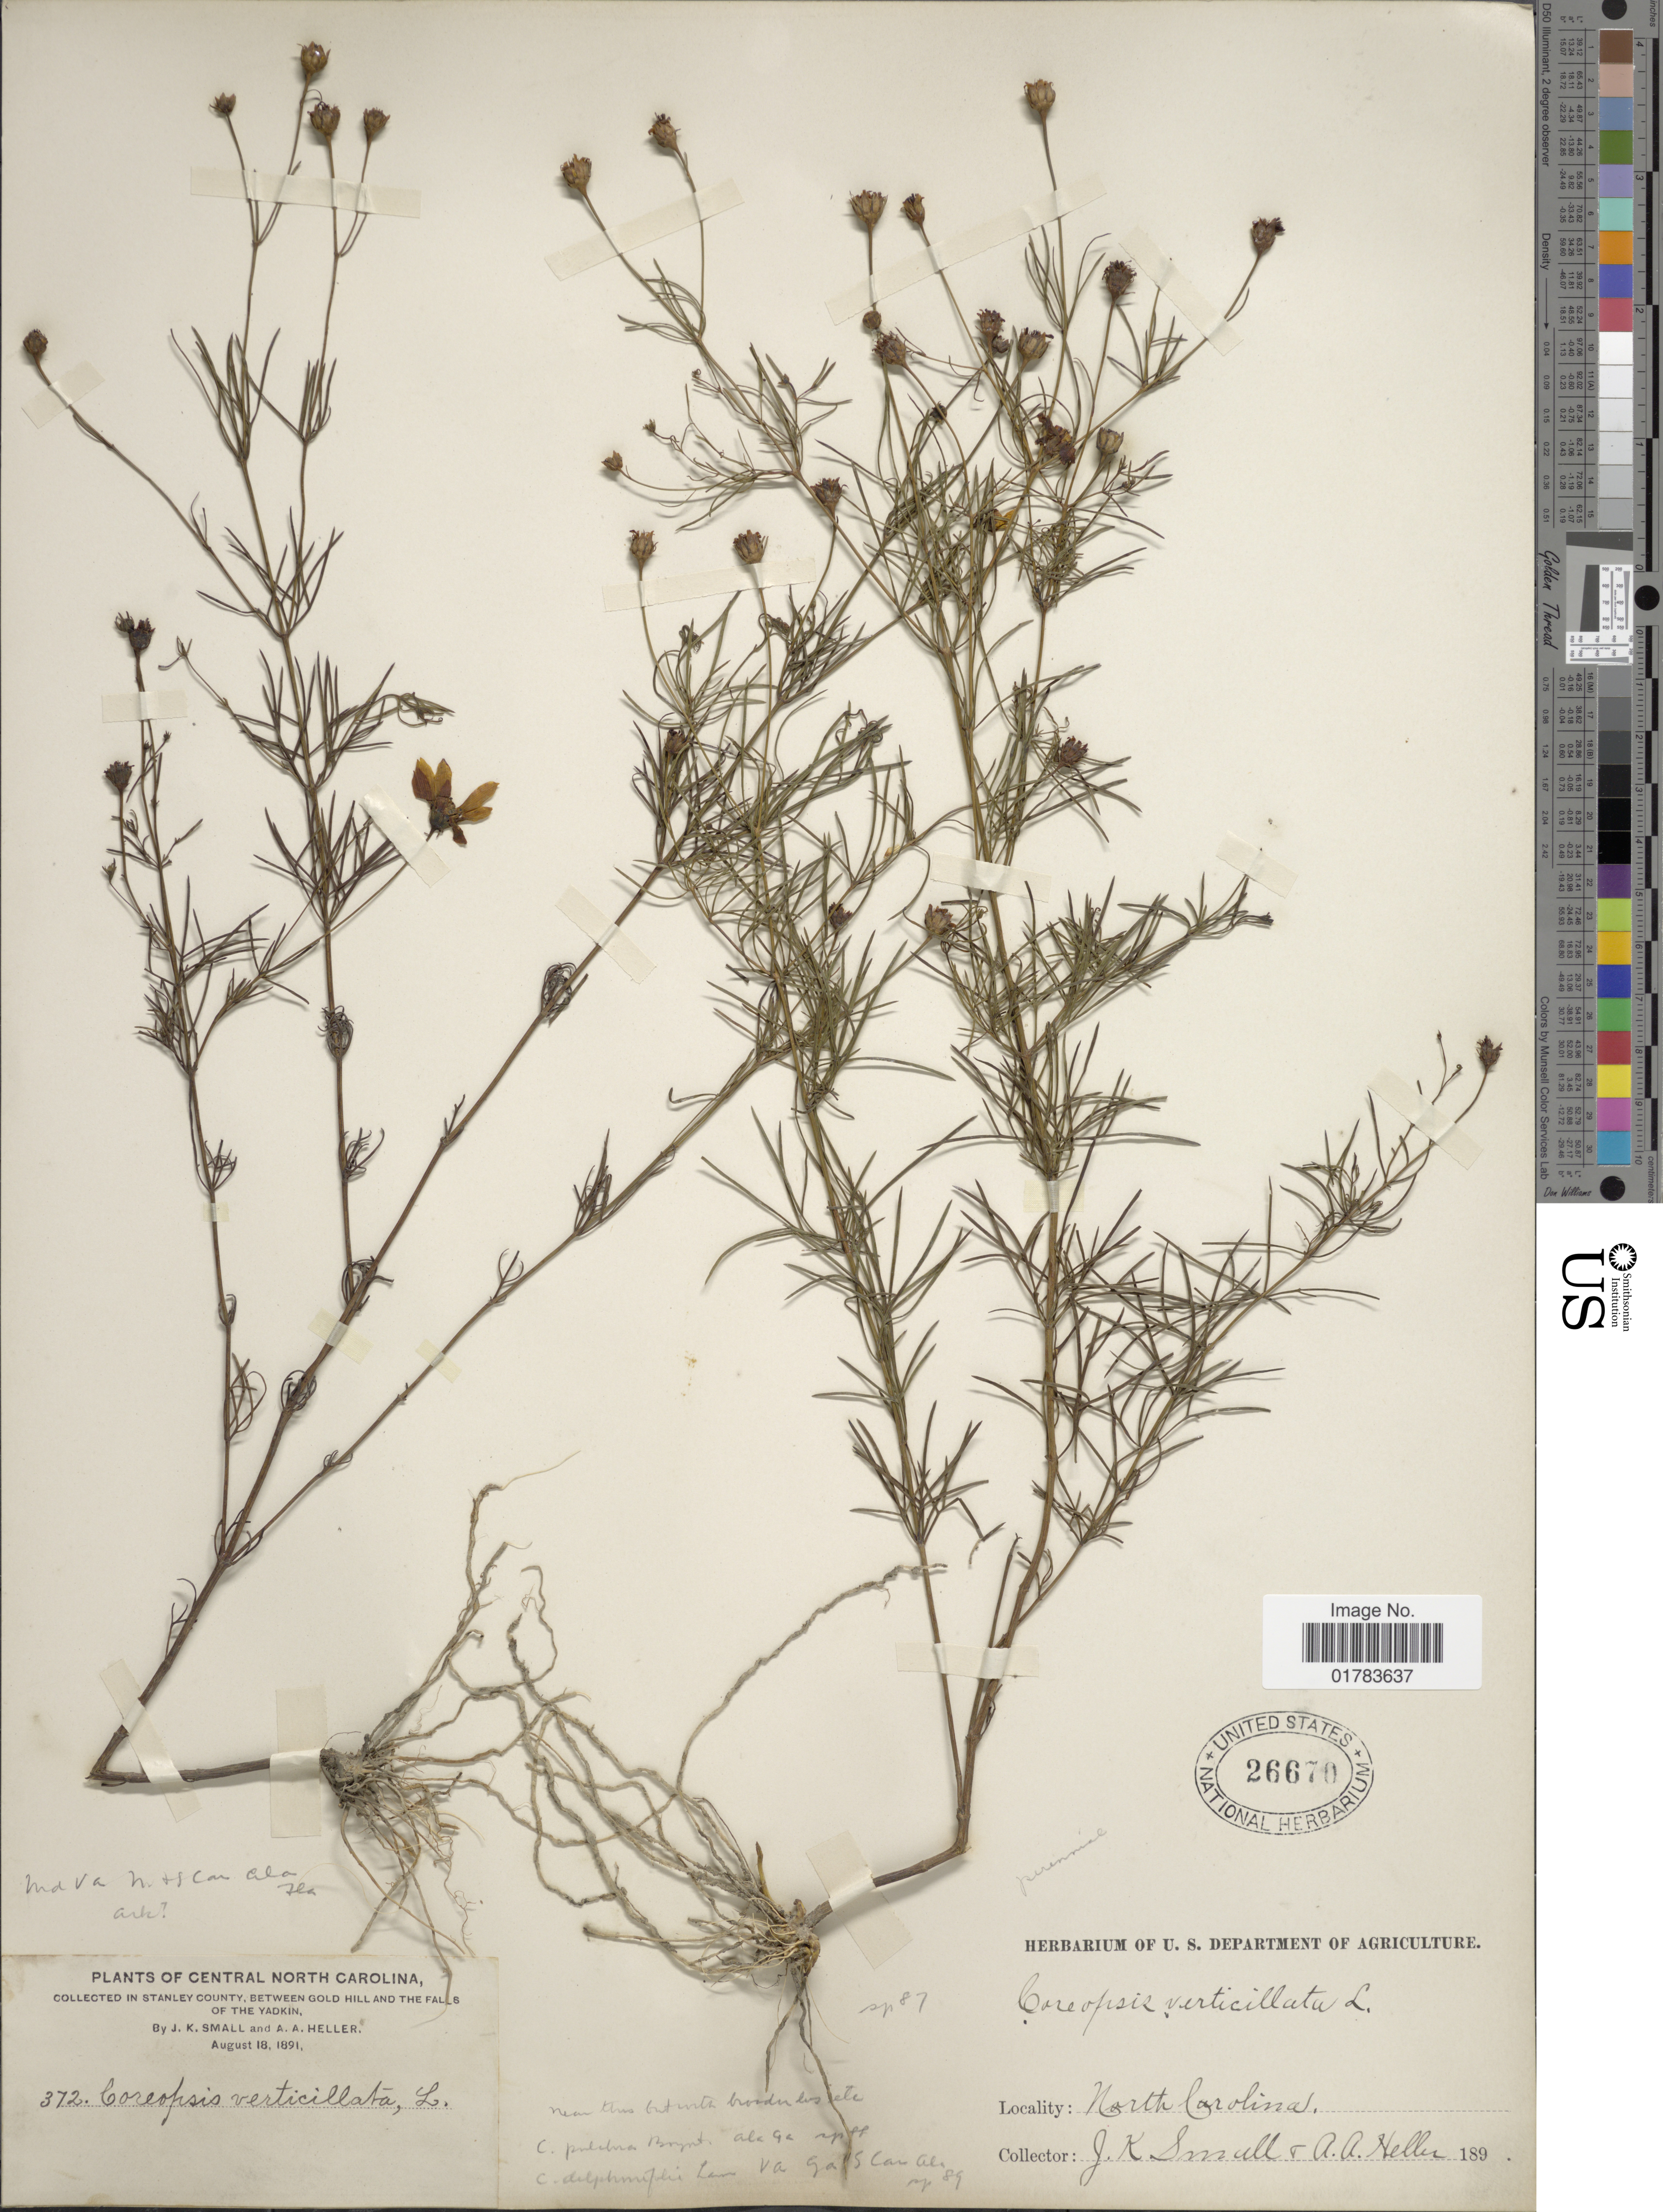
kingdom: Plantae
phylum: Tracheophyta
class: Magnoliopsida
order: Asterales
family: Asteraceae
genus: Coreopsis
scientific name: Coreopsis verticillata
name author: L.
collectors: J. K. Small & A. A. Heller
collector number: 372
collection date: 1891-08-18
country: United States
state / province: North Carolina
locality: Central North Carolina, Stanley County, between Gold Hill and the Falls of the Yadkin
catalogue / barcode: US 26670